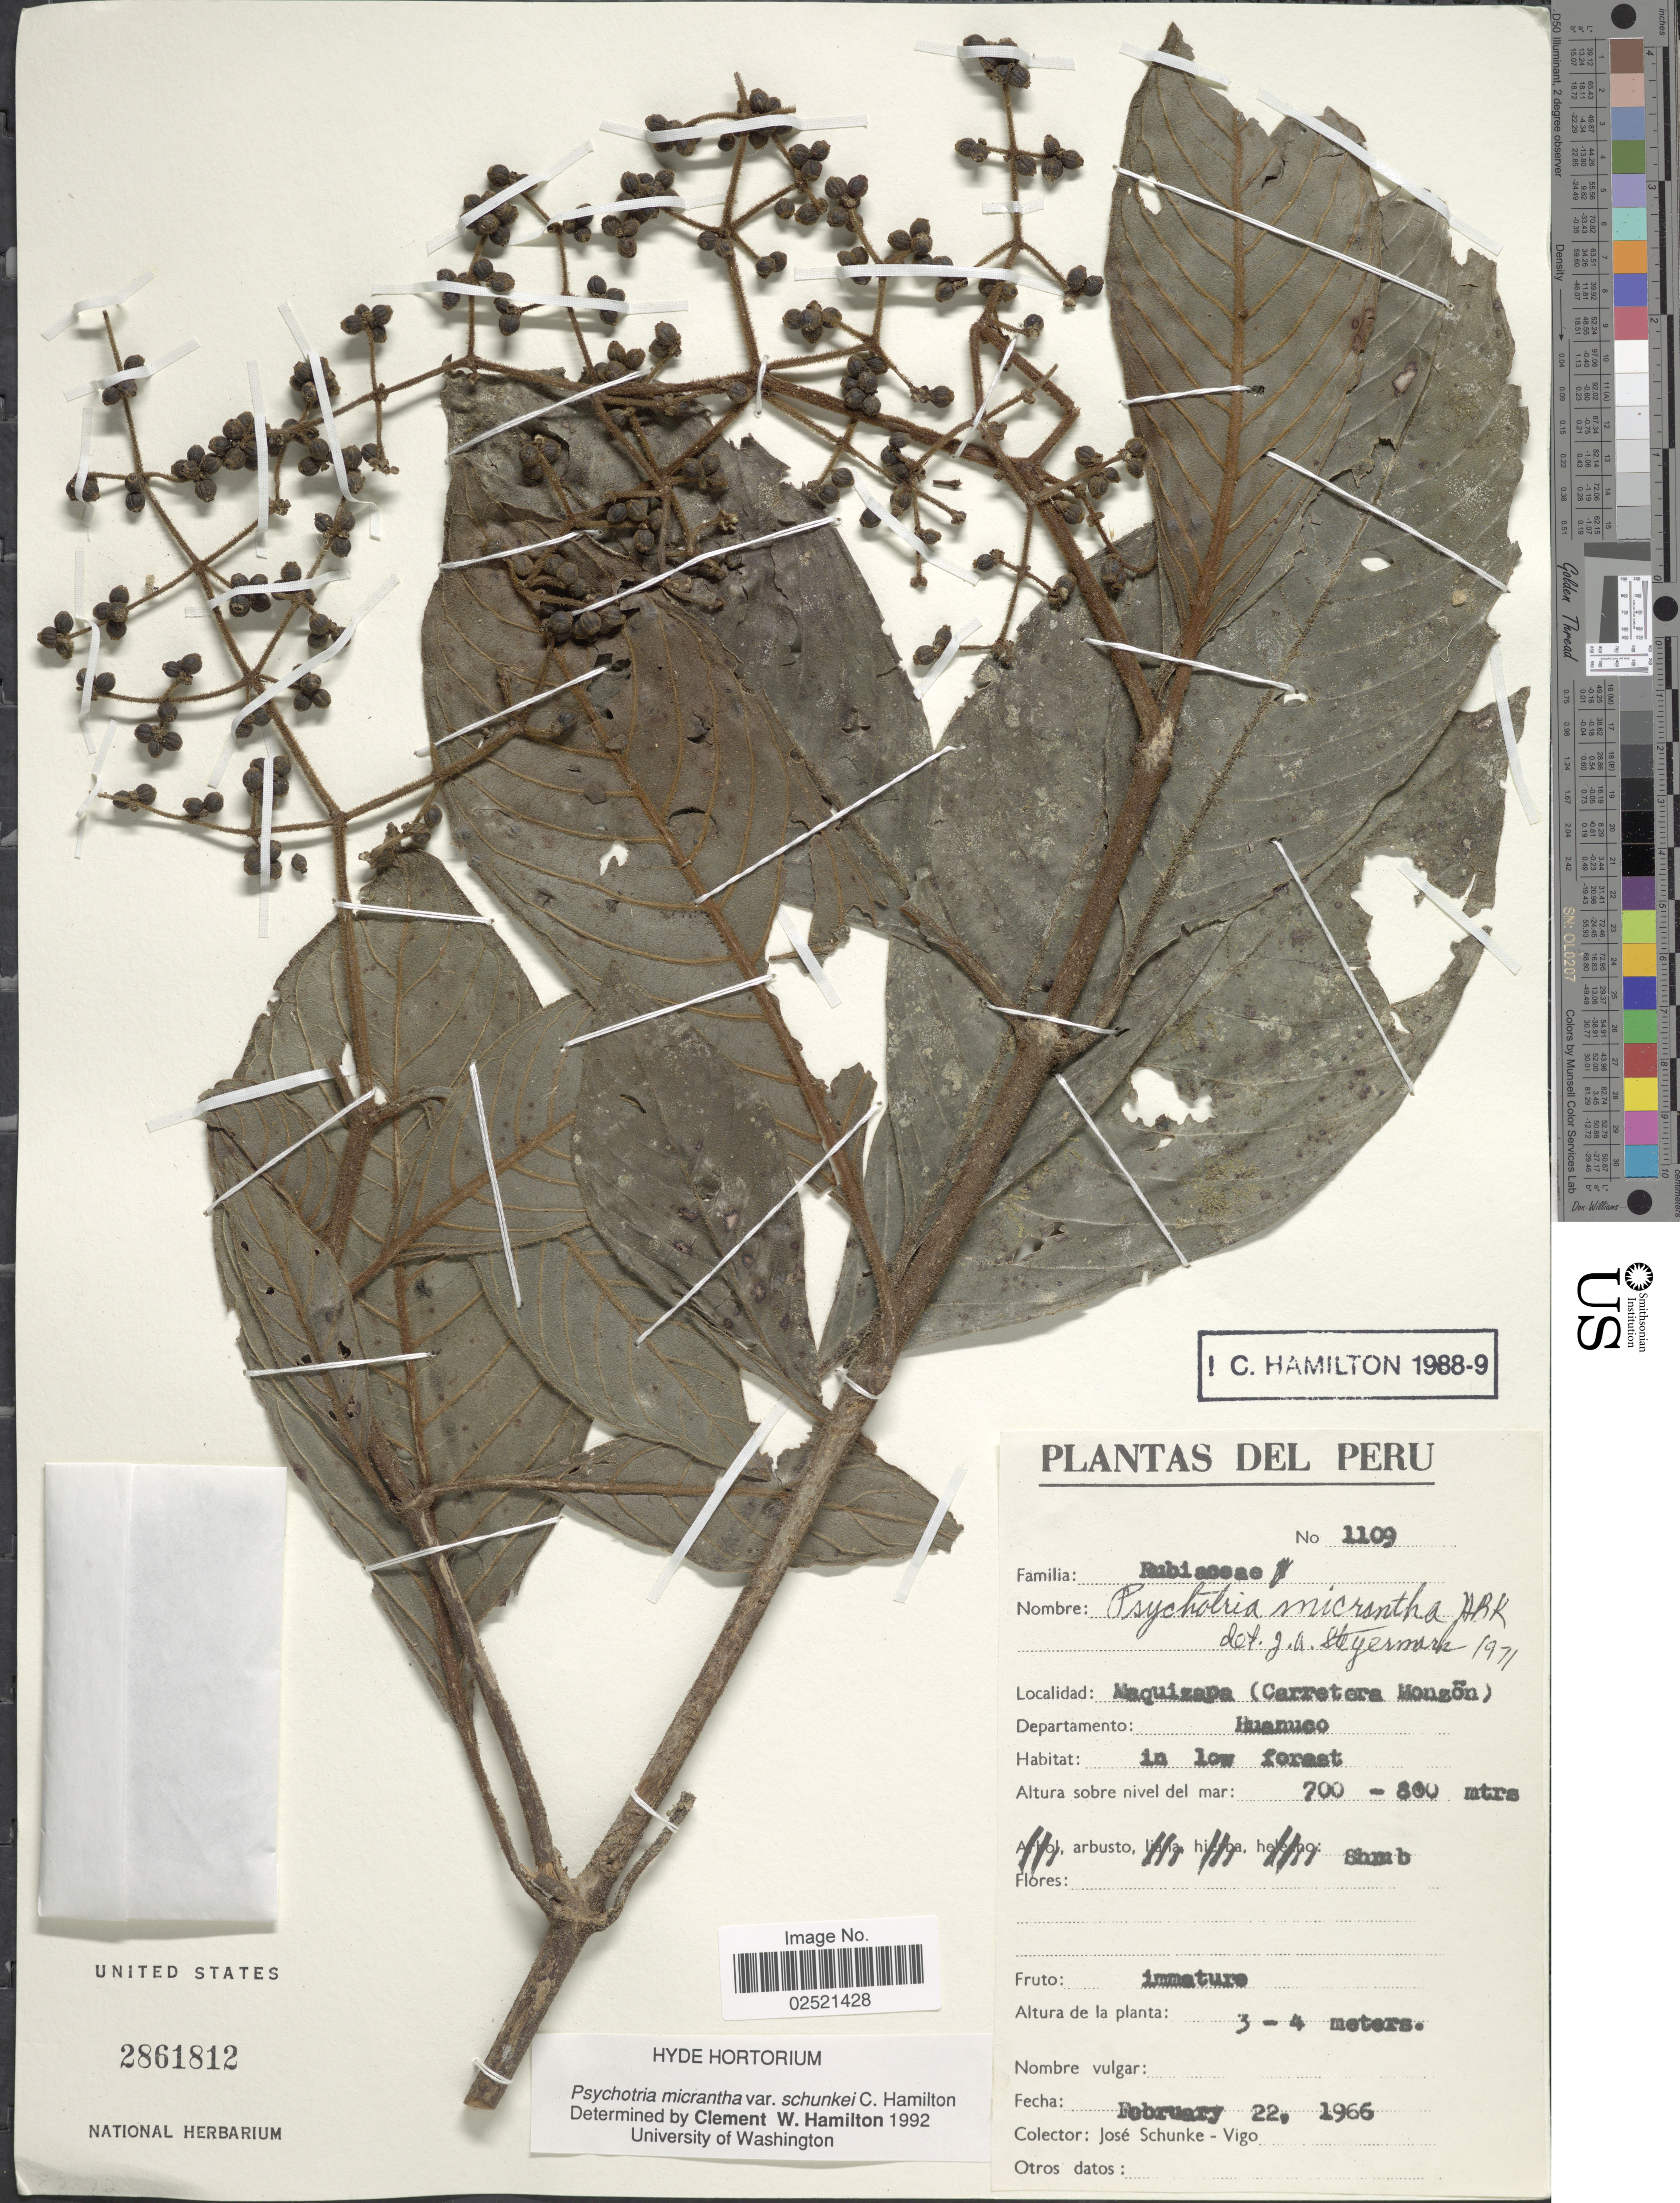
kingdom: Plantae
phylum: Tracheophyta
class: Magnoliopsida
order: Gentianales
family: Rubiaceae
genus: Psychotria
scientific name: Psychotria micrantha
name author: Kunth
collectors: J. Schunke Vigo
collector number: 1109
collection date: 1966-02-22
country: Peru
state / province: Huánuco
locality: Maquizapa (Carretera Monzon)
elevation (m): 700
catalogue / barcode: US 2861812